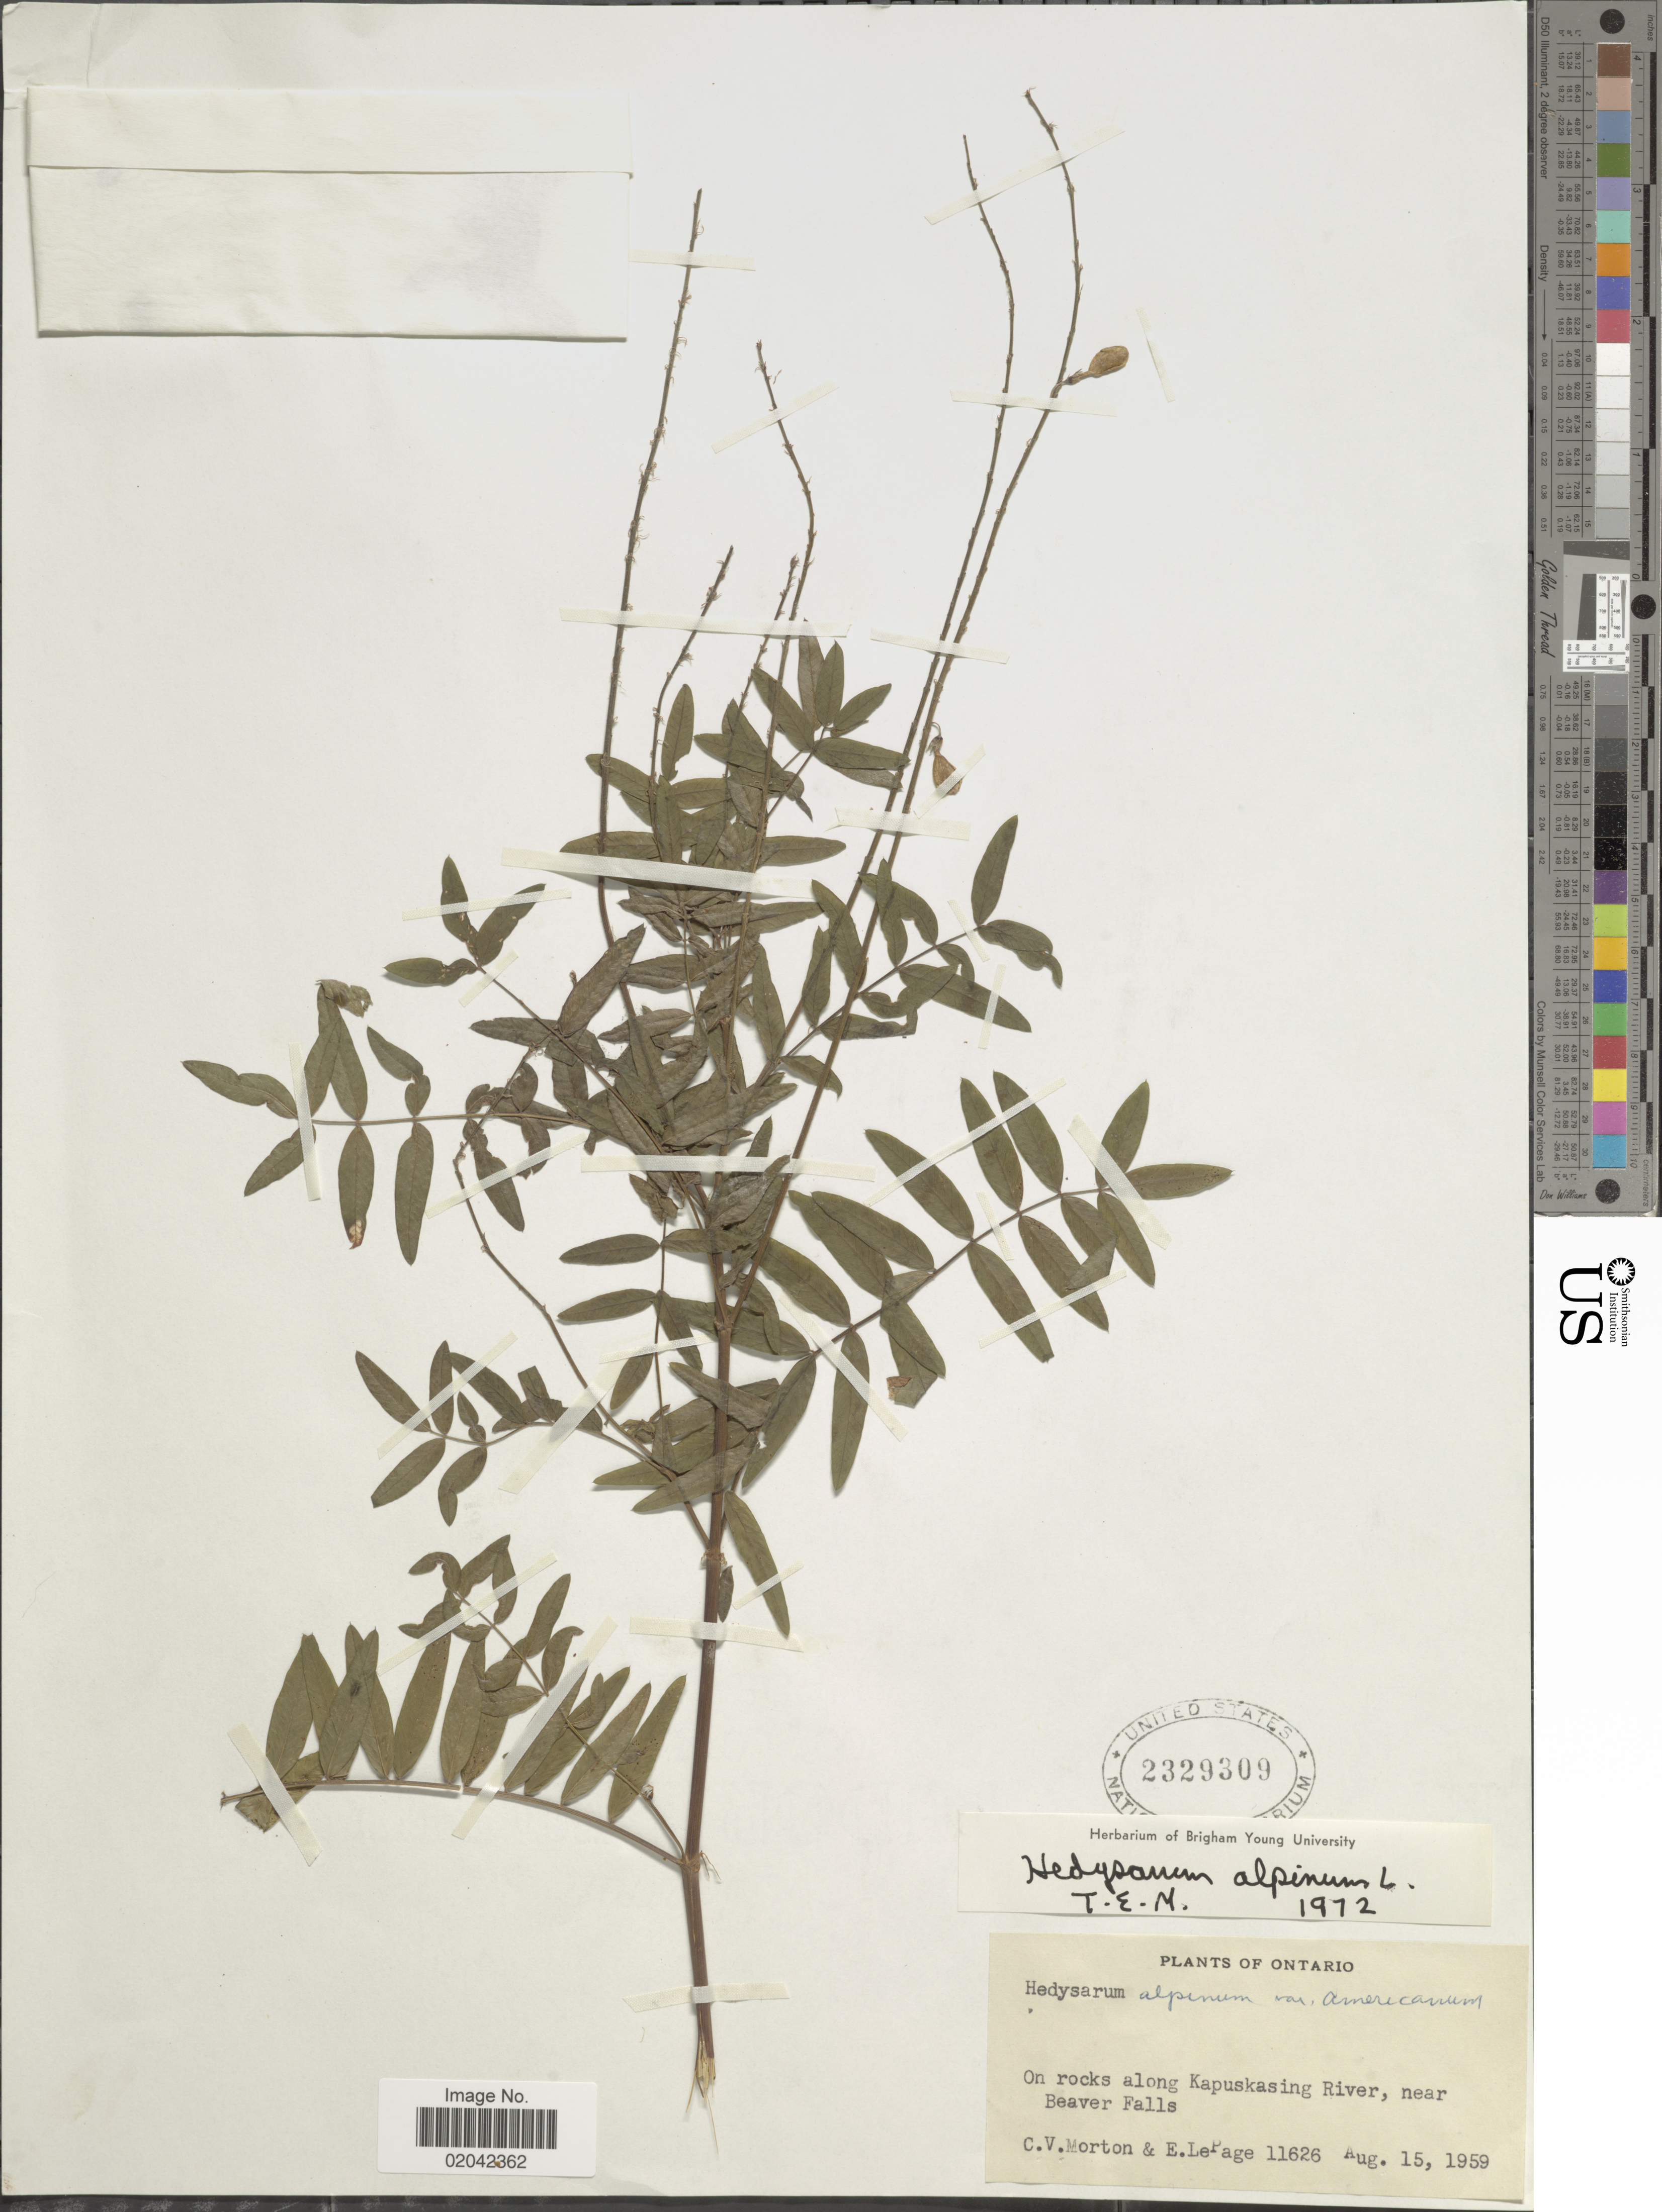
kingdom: Plantae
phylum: Tracheophyta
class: Magnoliopsida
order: Fabales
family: Fabaceae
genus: Hedysarum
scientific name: Hedysarum alpinum var. americanum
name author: Michx. ex Pursh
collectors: C. V. Morton & E. Lepage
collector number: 11626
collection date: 1959-08-15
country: Canada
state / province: Ontario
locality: Along Kapuskasing River, near Beaver Falls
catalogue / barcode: US 2329309